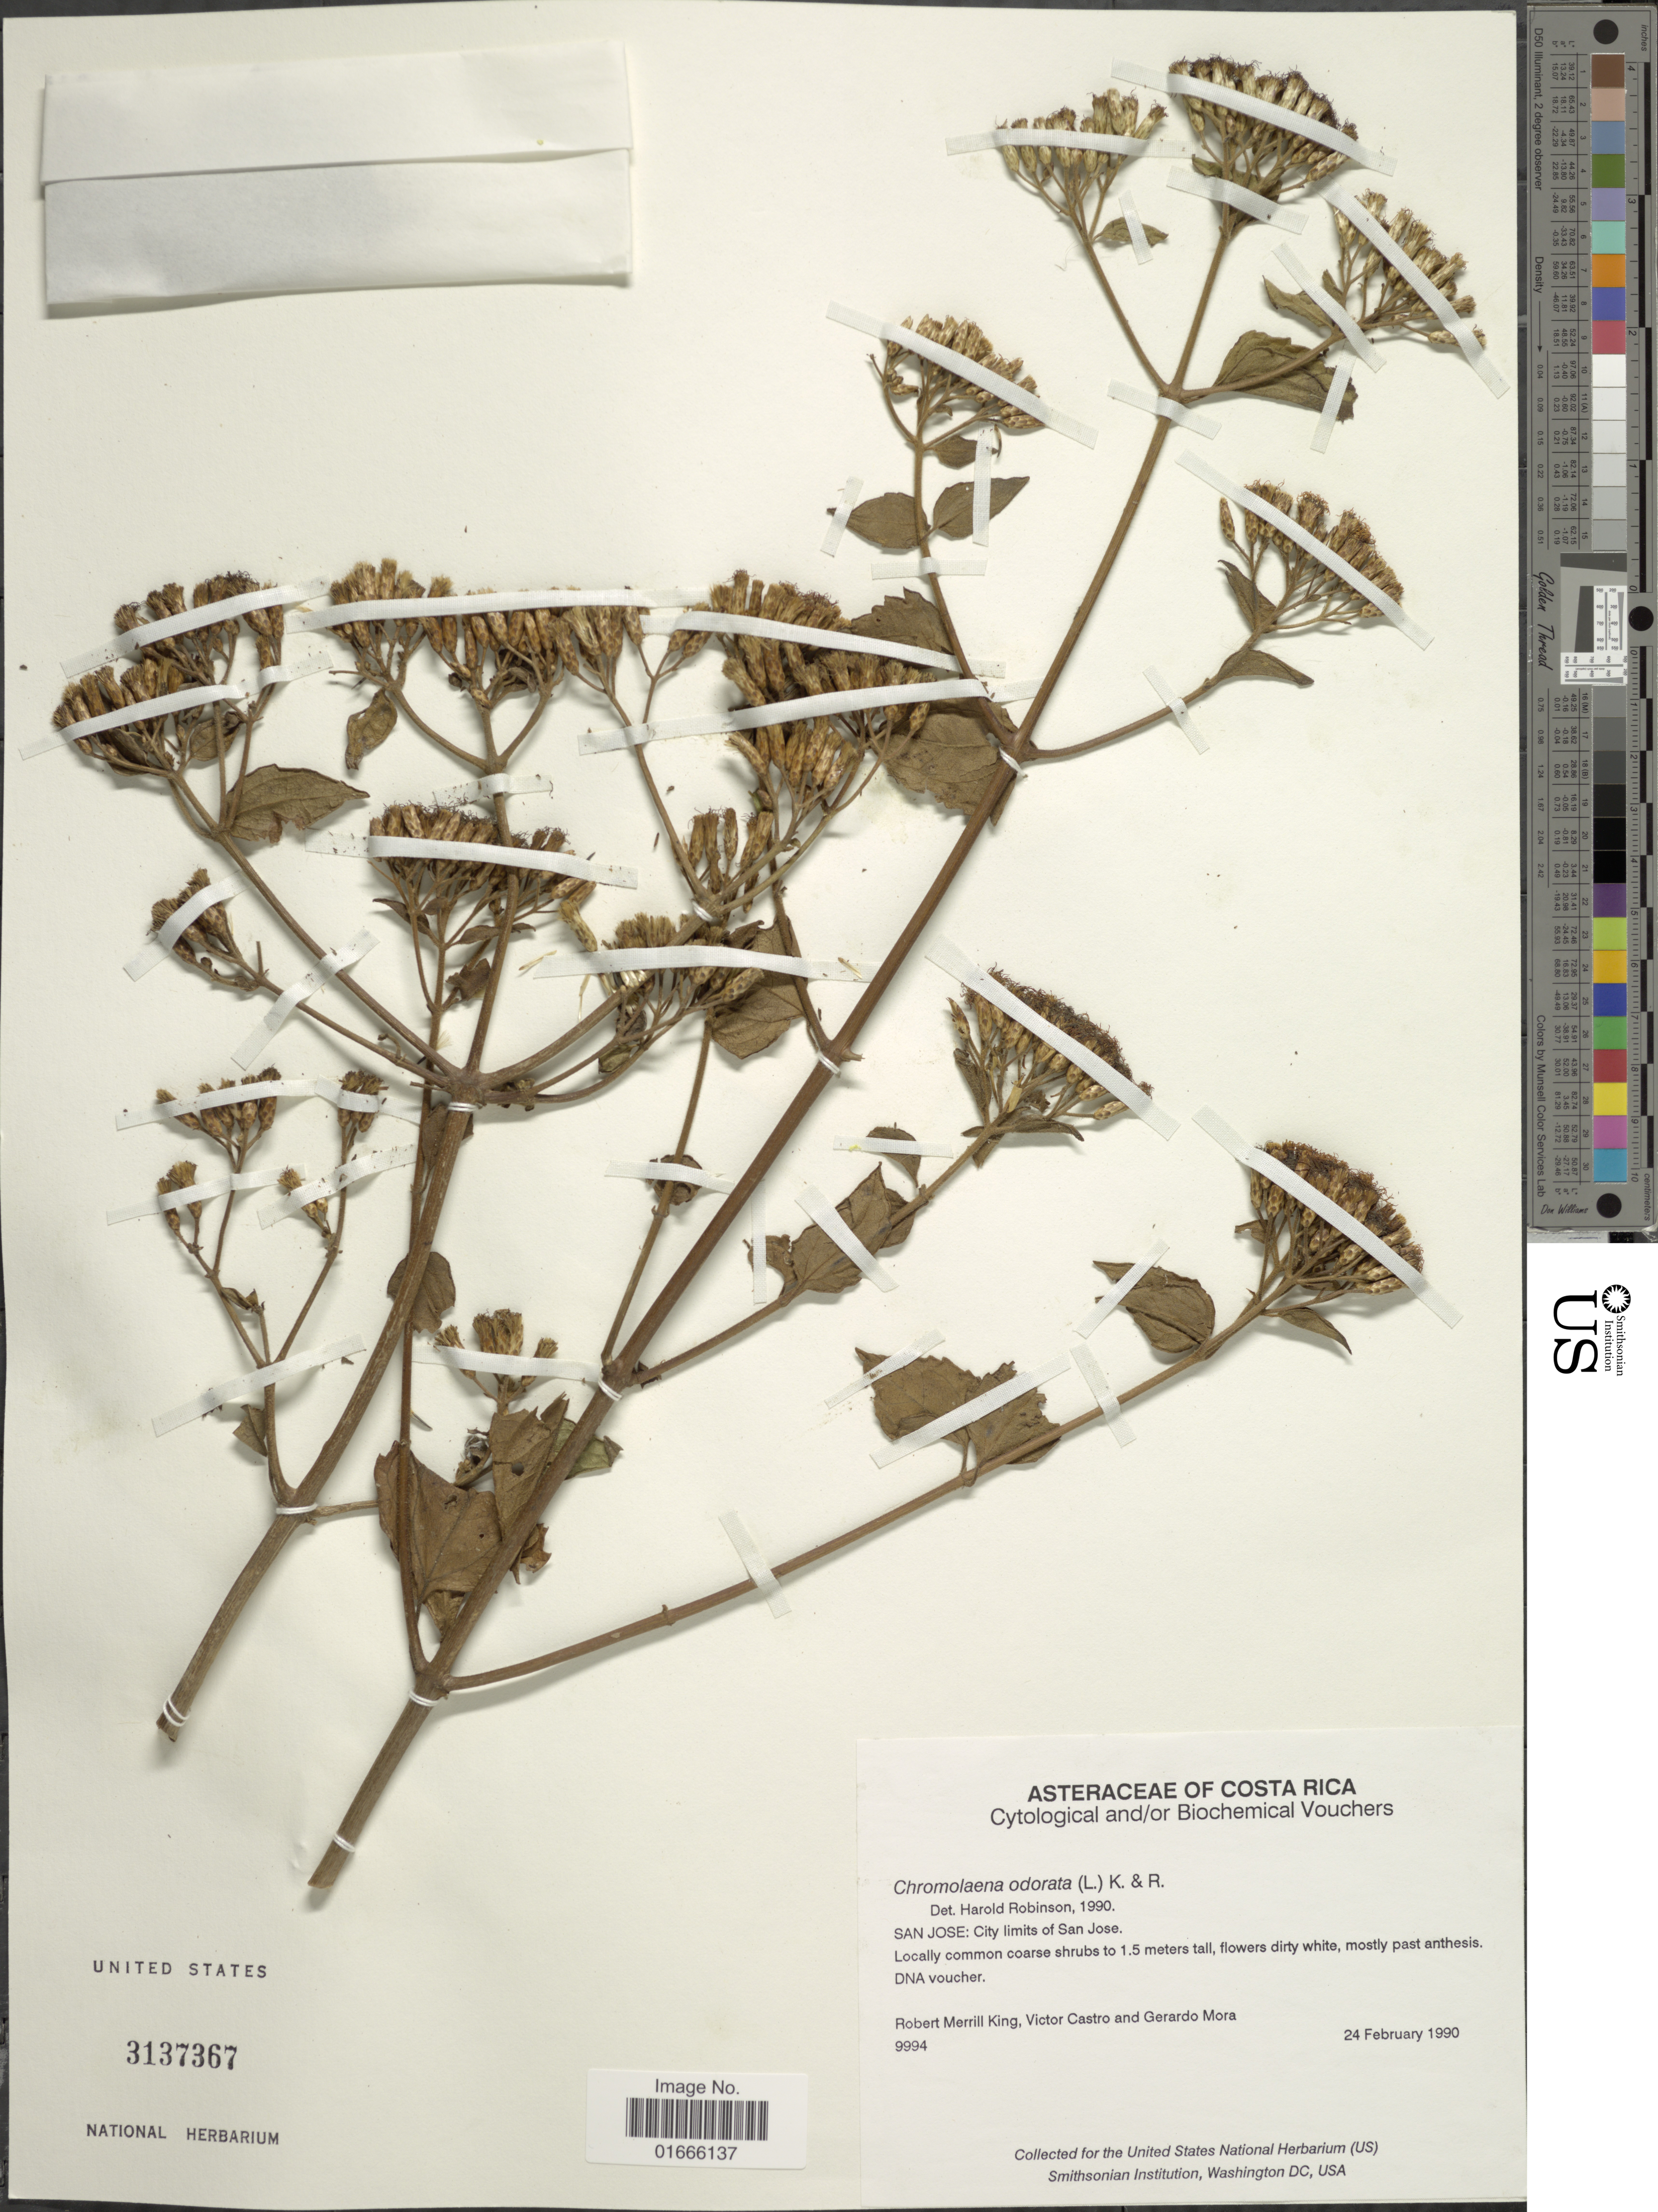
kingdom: Plantae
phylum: Tracheophyta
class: Magnoliopsida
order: Asterales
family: Asteraceae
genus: Chromolaena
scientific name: Chromolaena odorata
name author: (L.) R.M. King & H. Rob.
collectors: R. M. King, V. Castro & G. Mora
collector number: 9994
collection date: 1990-02-24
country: Costa Rica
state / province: San José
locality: San Jose: City limits of San Jose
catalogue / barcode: US 3137367